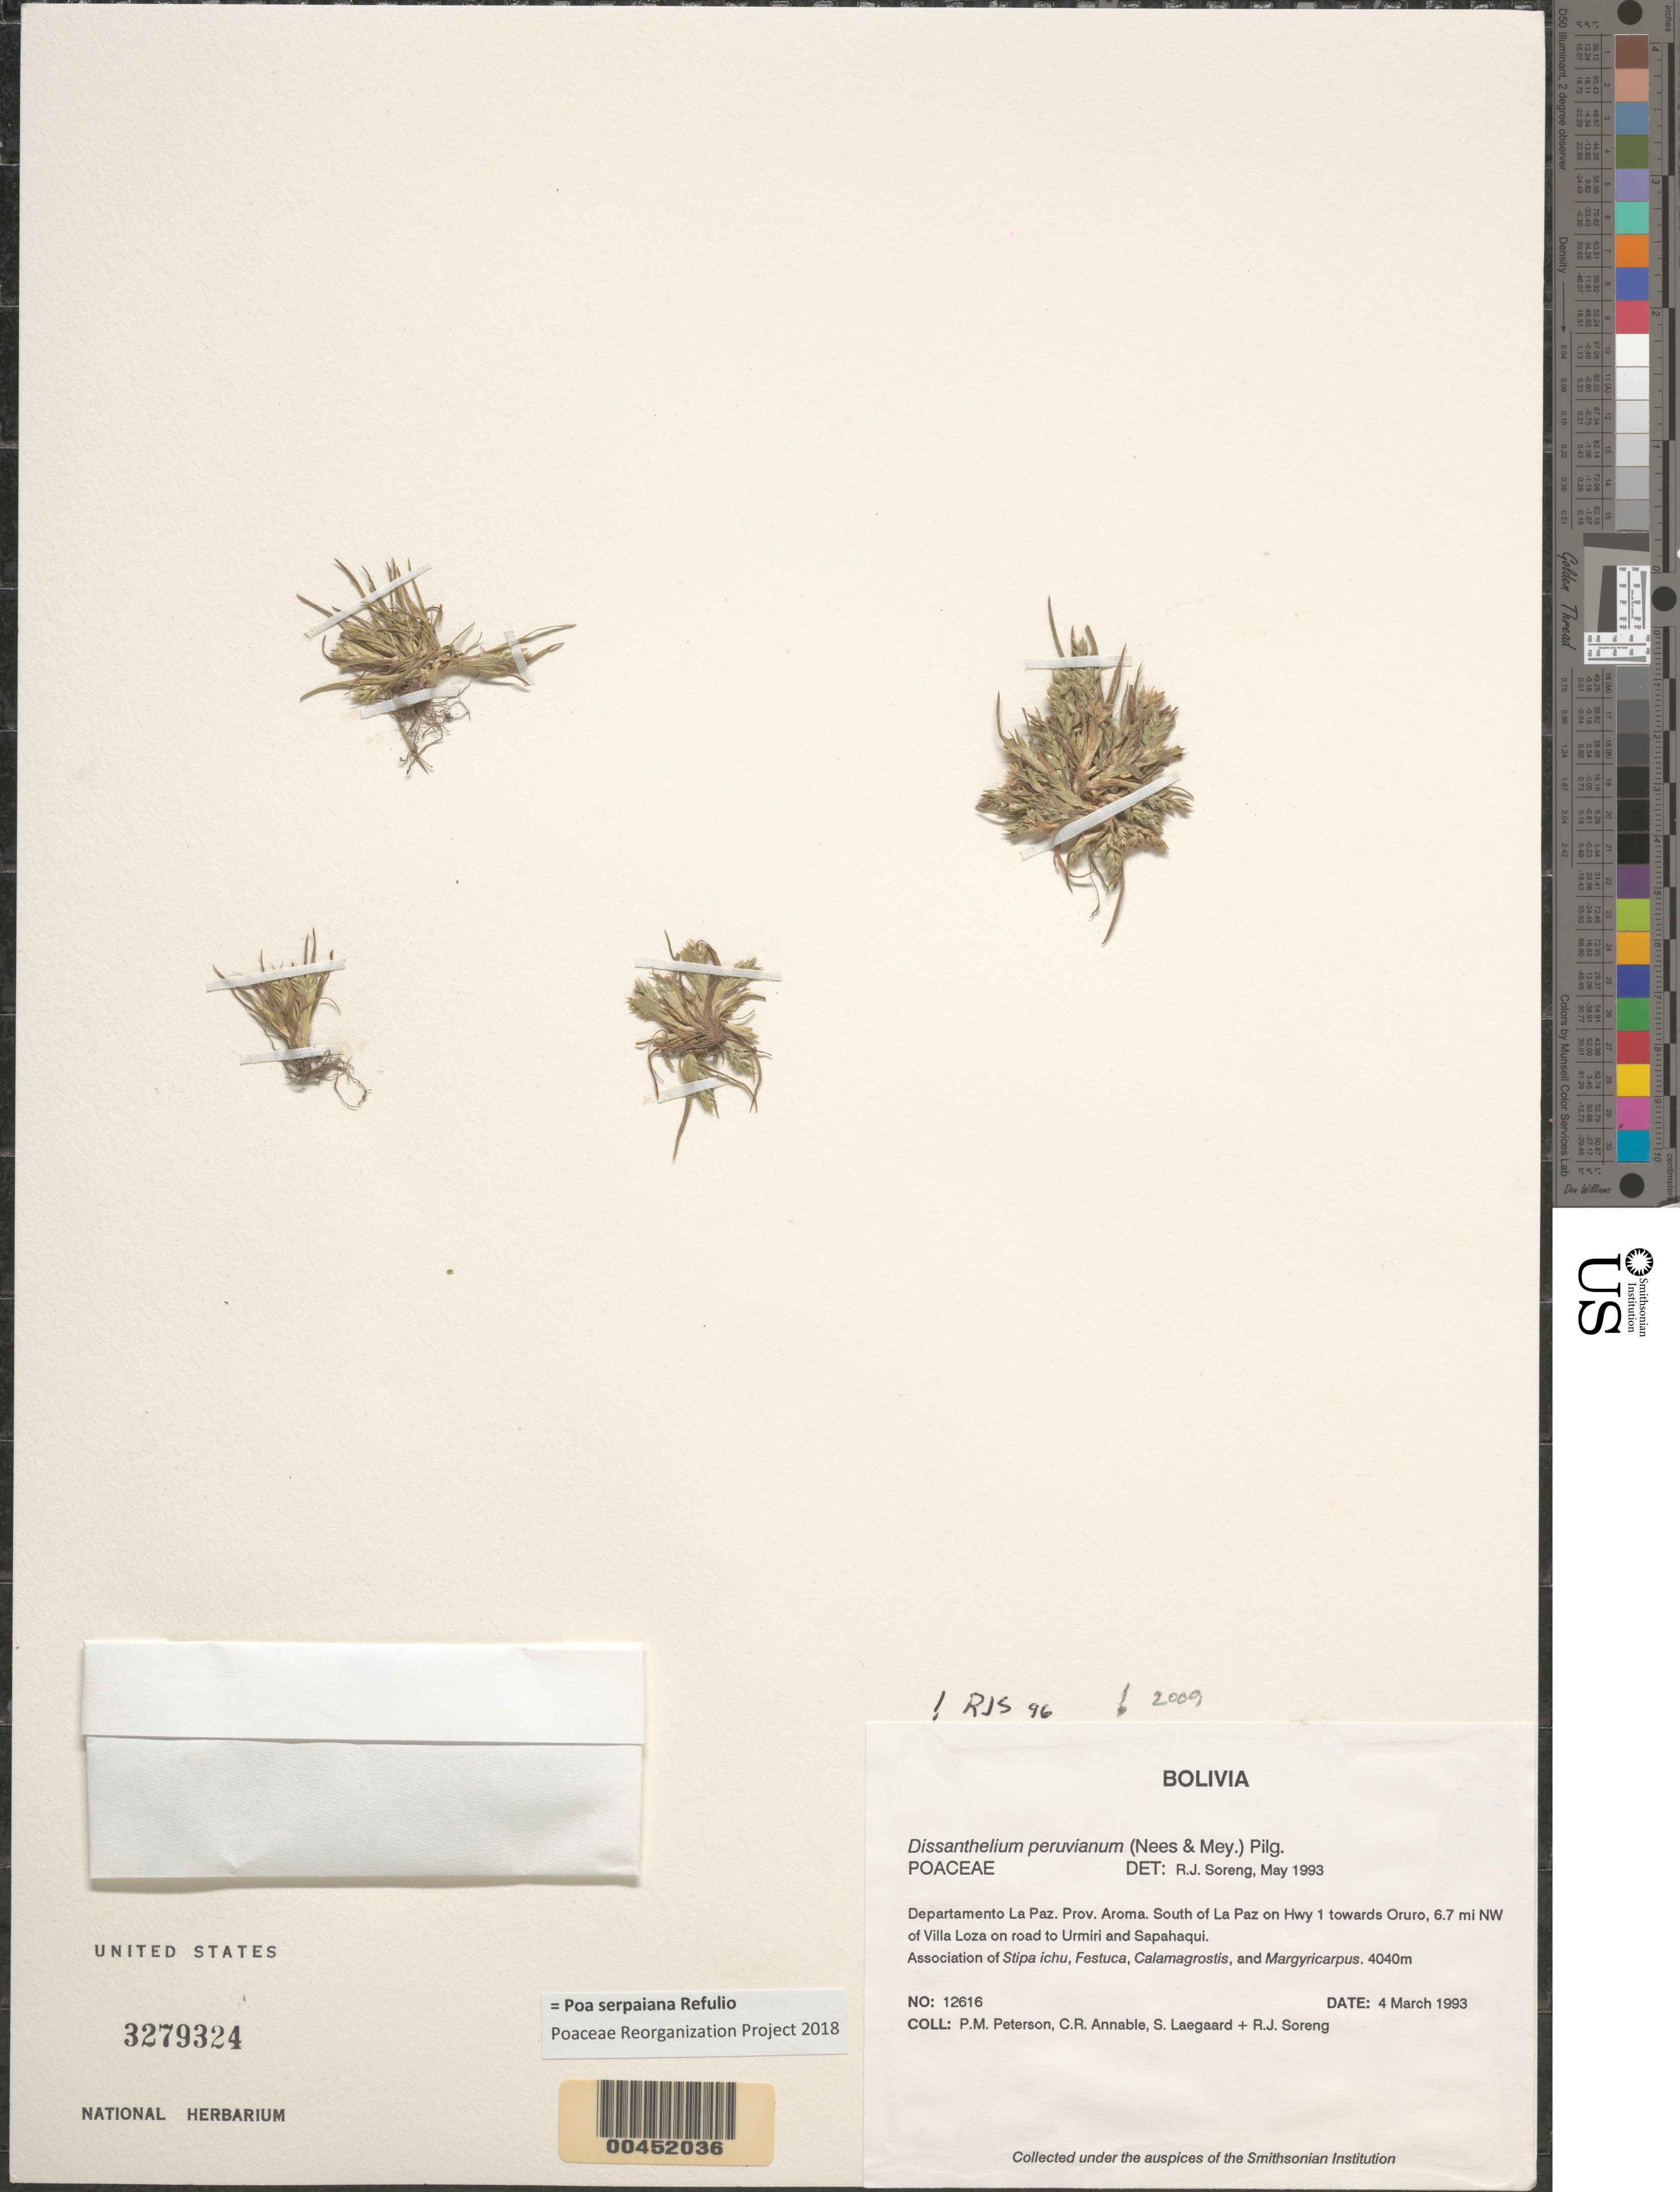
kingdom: Plantae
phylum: Tracheophyta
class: Liliopsida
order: Poales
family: Poaceae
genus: Poa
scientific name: Poa serpaiana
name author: Refulio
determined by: Poaceae Reorganization Project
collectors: P. M. Peterson, C. R. Annable, S. Lægaard & R. J. Soreng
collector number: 12616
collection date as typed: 04 Mar 1993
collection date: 1993-03-04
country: Bolivia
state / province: La Paz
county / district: Aroma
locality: South of La Paz on Hwy 1 towards Oruro, 6.7 mi NW of Villa Loza on road to Urmiri and Sapahaqui.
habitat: Association of Stipa ichu, Festuca, Calamagrostis, and Margyricarpus.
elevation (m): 4040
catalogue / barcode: US 3279324